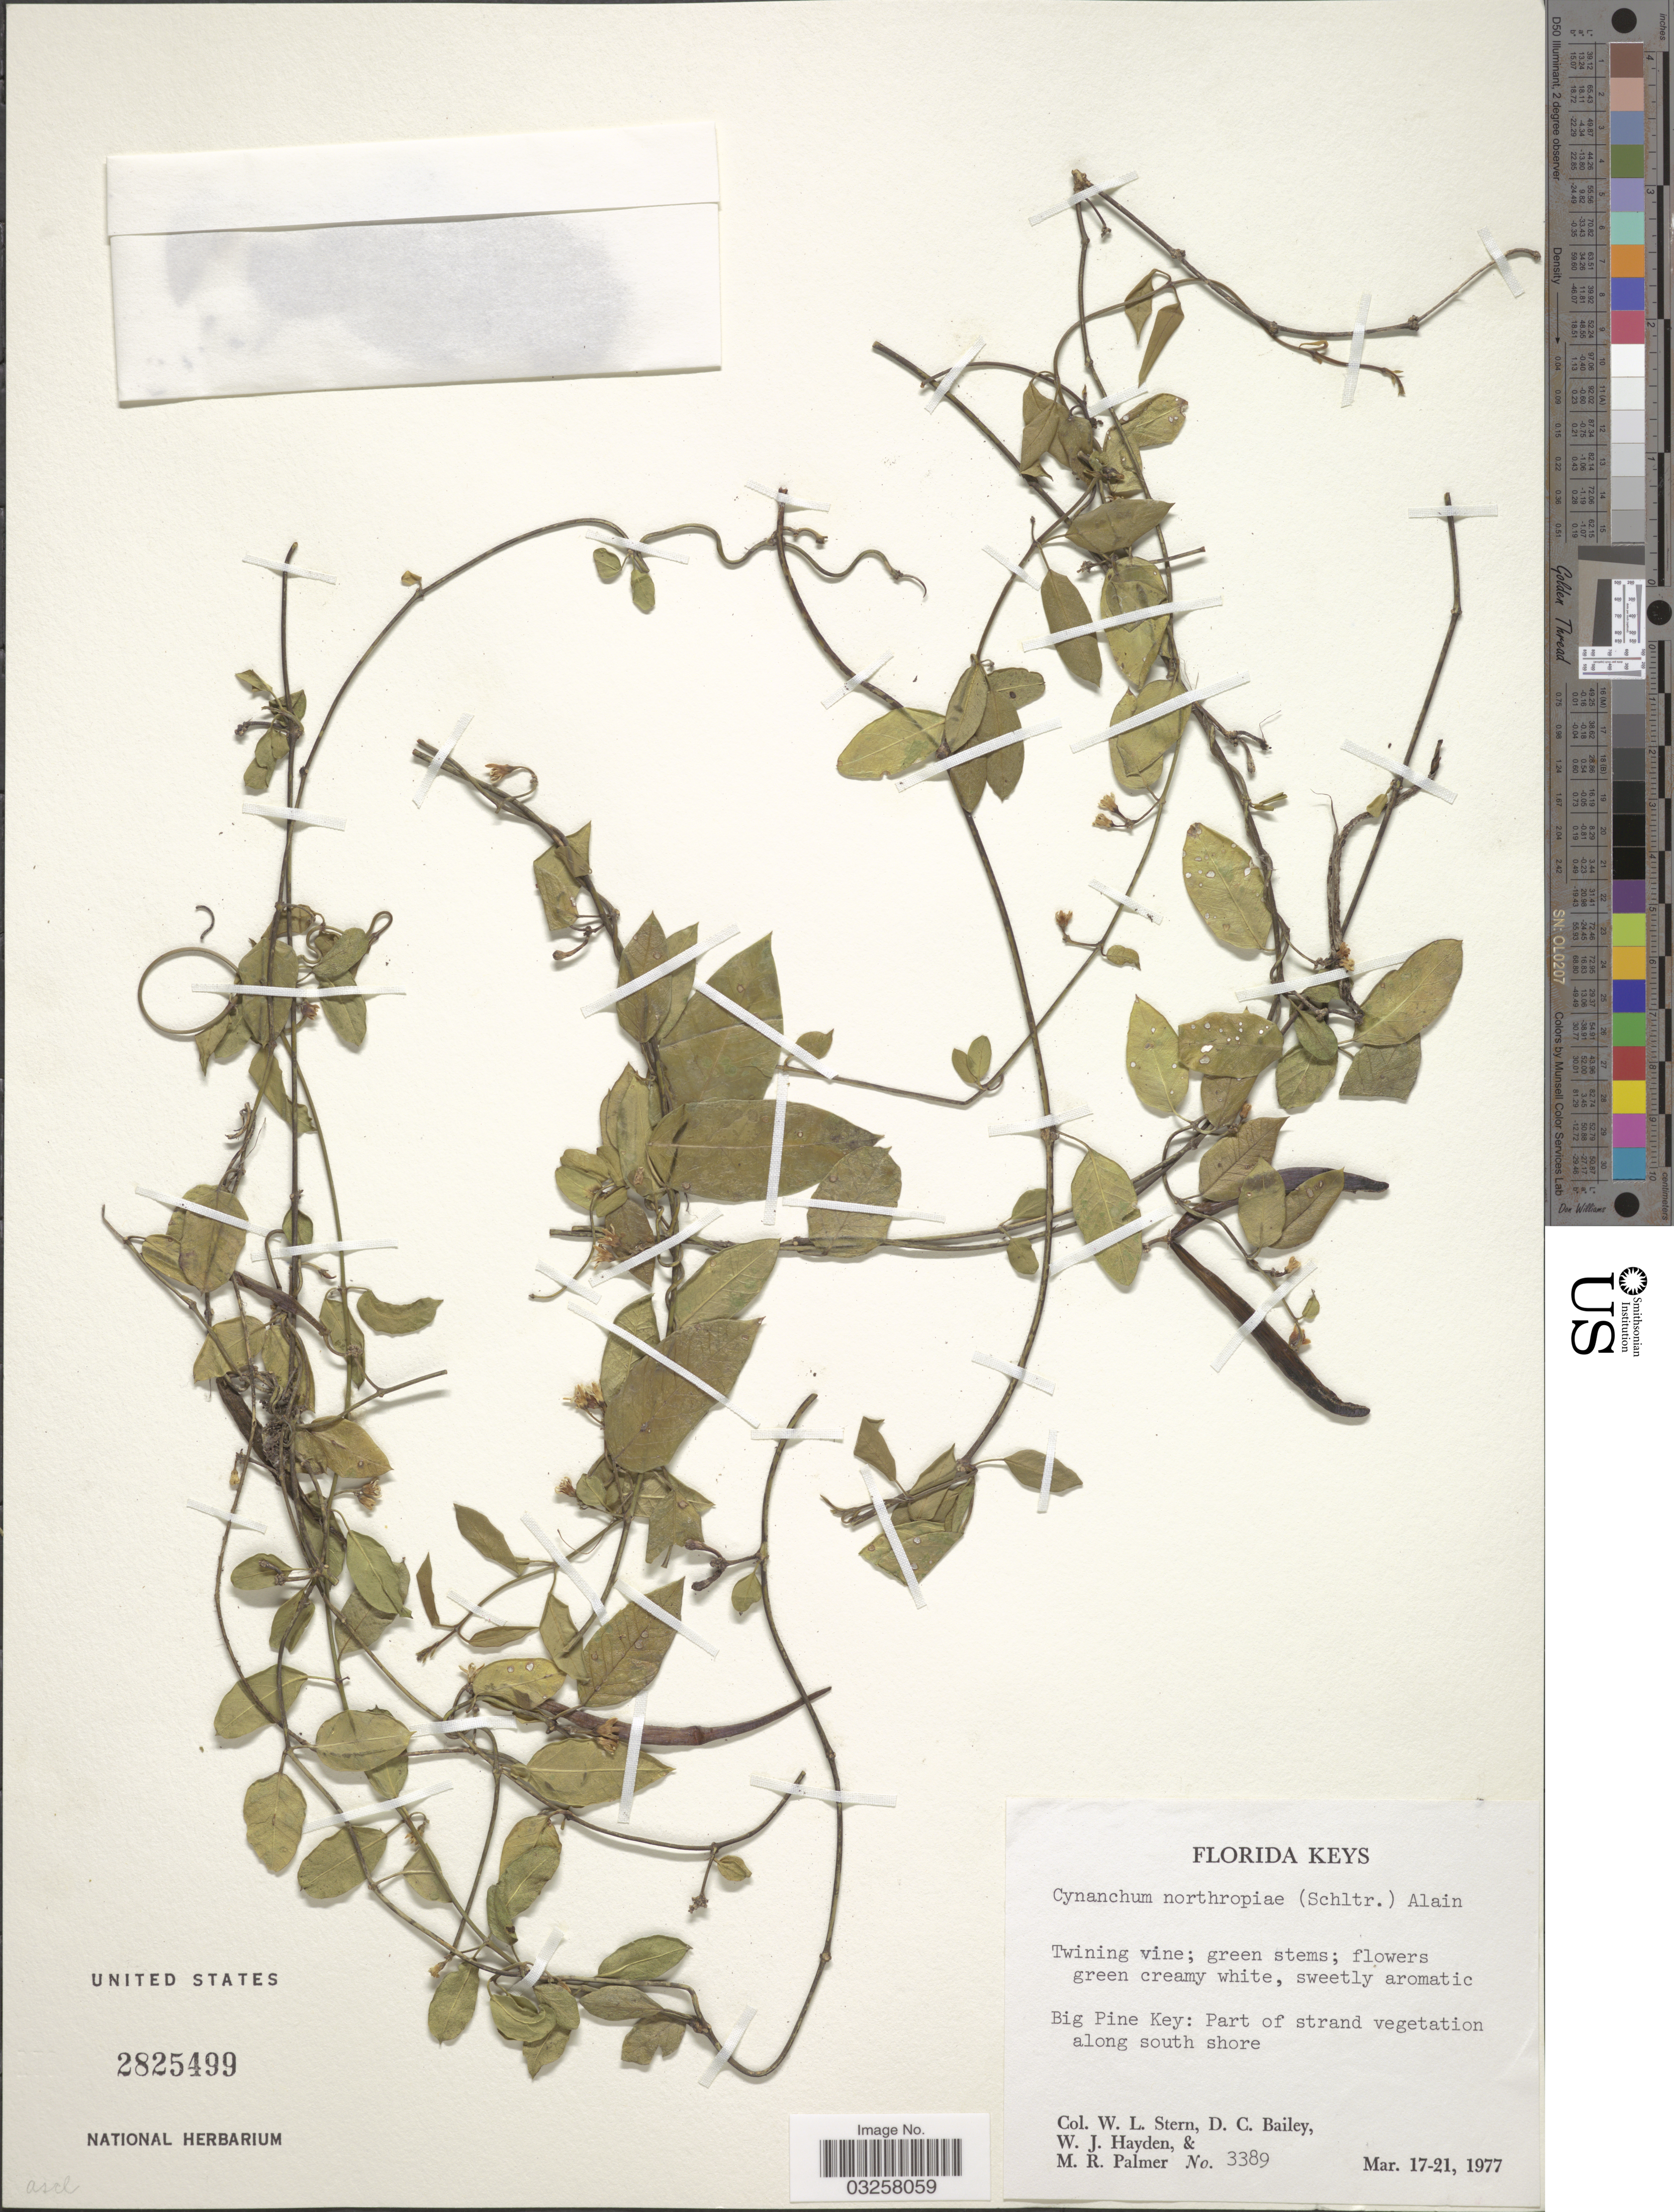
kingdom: Plantae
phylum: Tracheophyta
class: Magnoliopsida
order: Gentianales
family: Apocynaceae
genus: Metastelma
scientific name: Metastelma northropiae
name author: Schltr.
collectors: W. L. Stern, D. C. Bailey, W. Hayden & M. R. Palmer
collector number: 3389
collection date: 1977-03-17/1977-03-21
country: United States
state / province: Florida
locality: Florida Keys. Big Pine Key: Part of strand vegetation along south shore.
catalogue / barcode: US 2825499